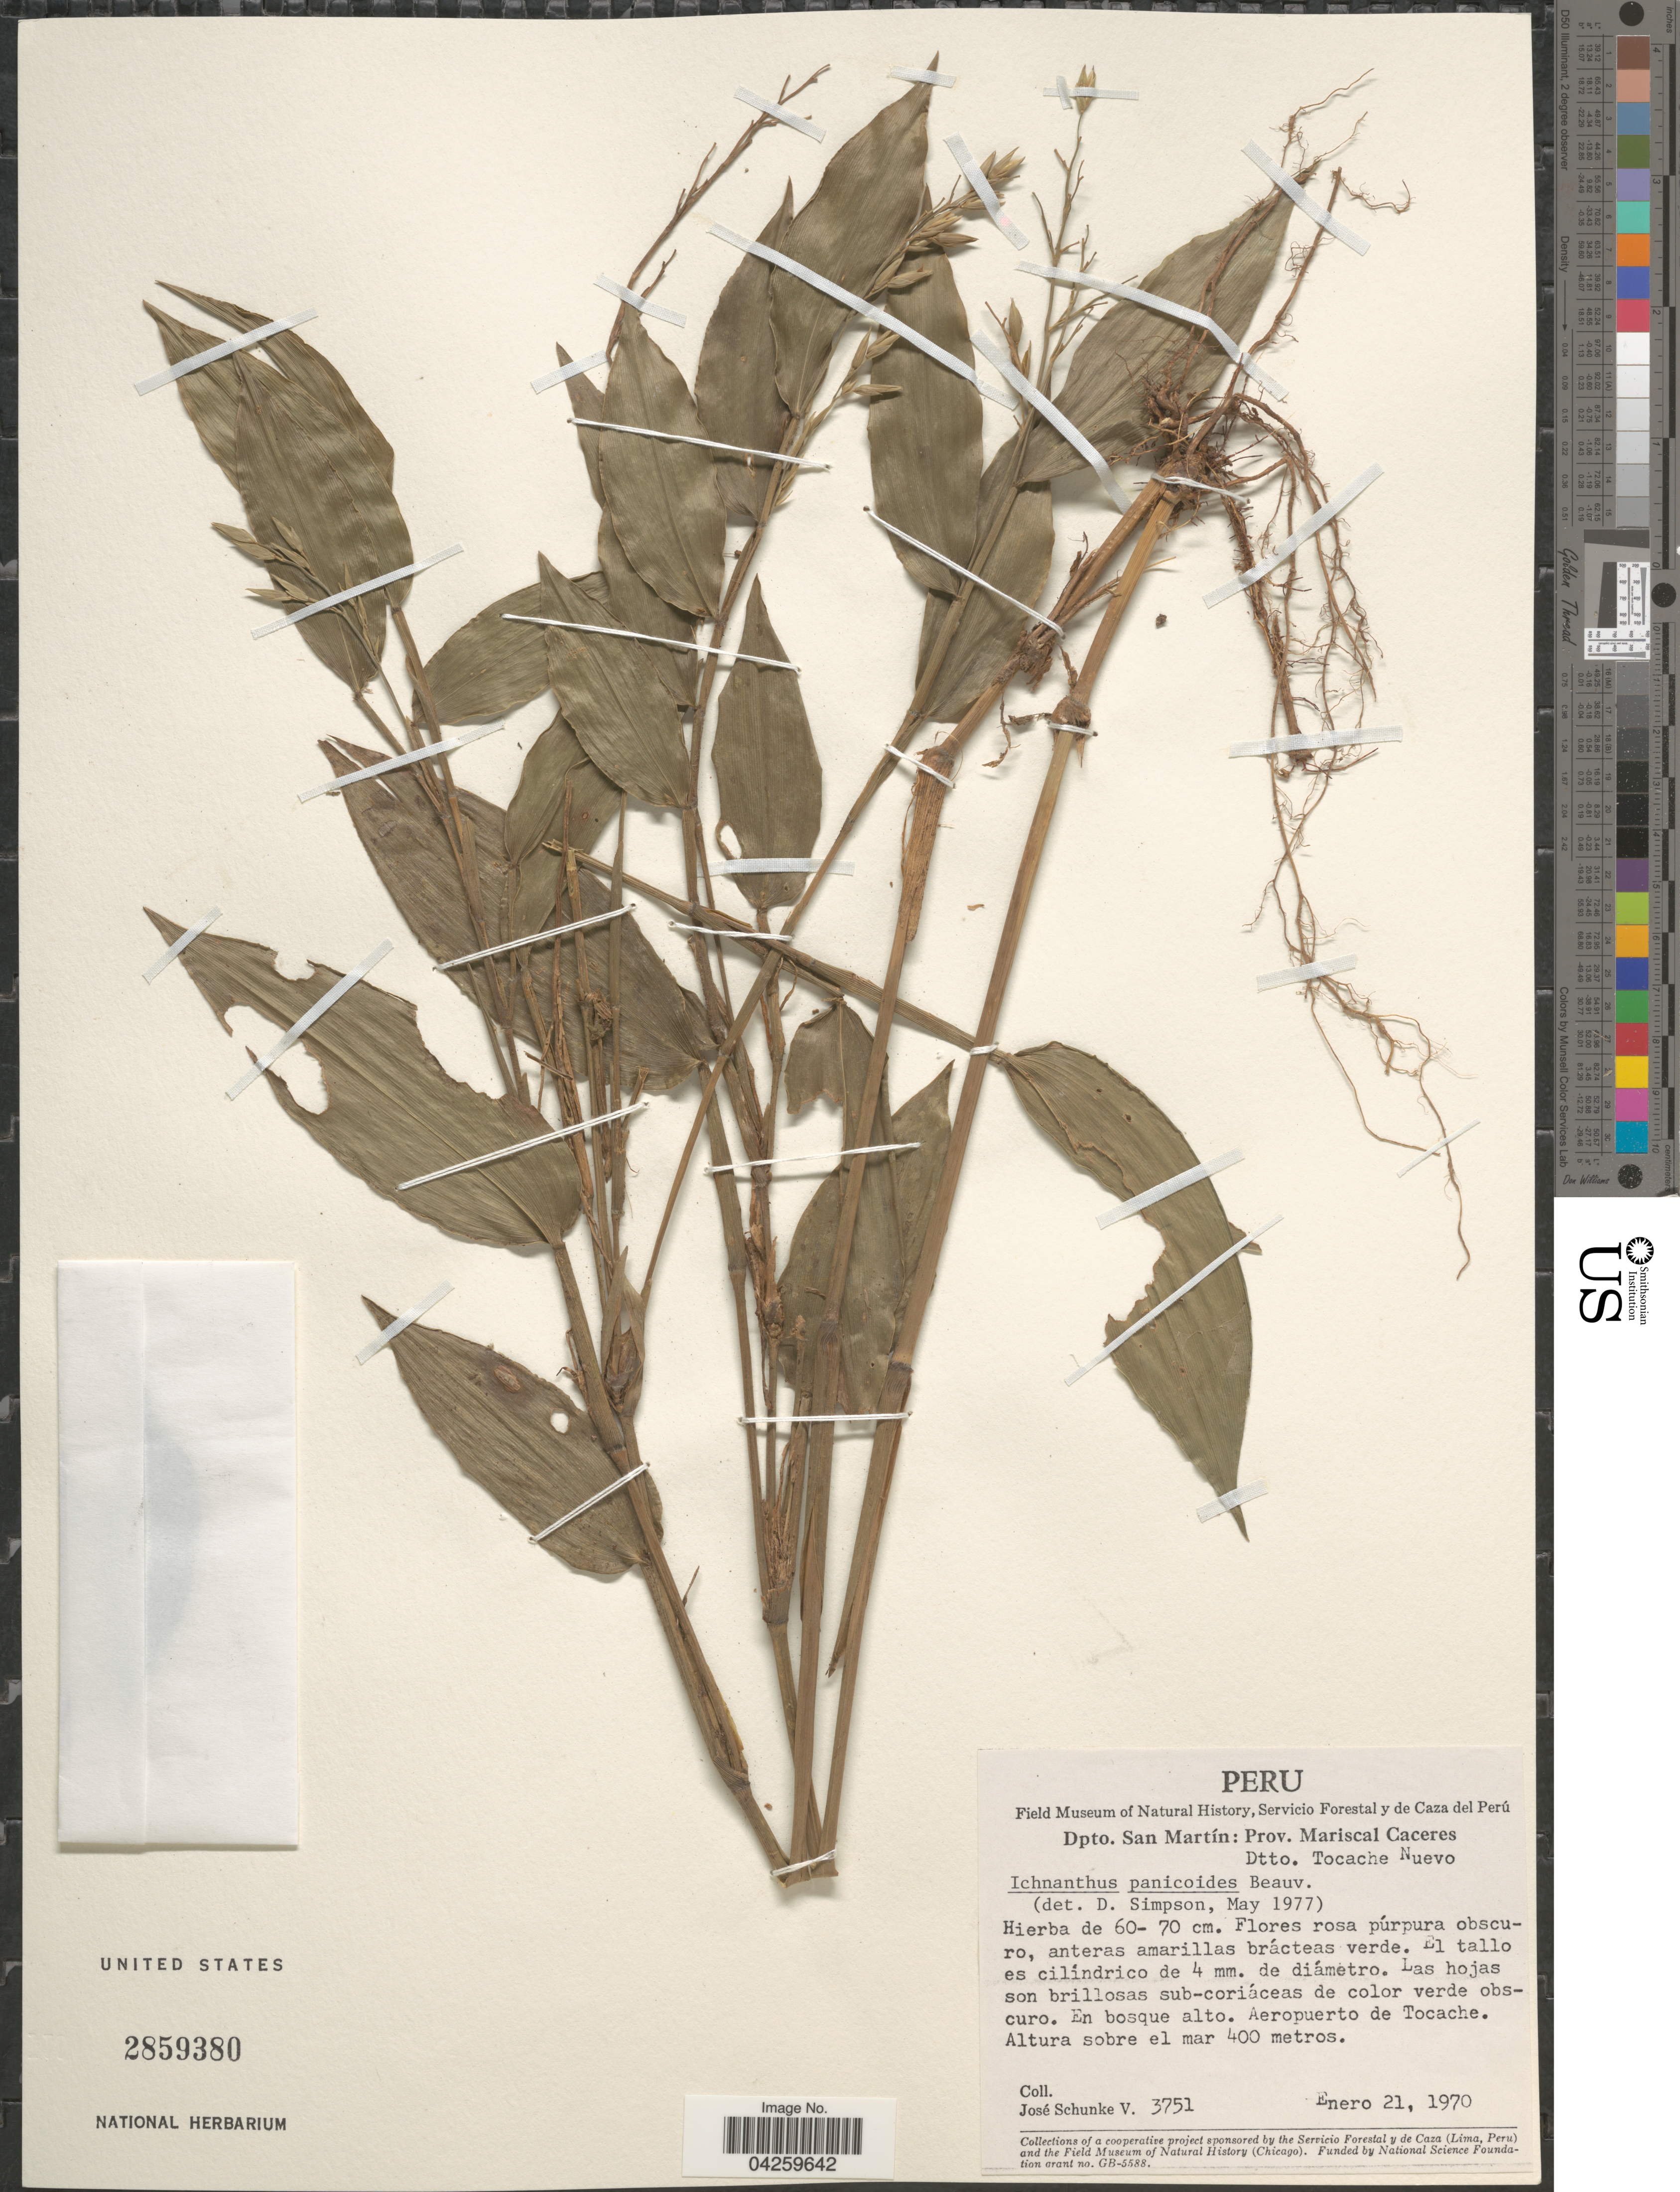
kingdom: Plantae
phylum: Tracheophyta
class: Liliopsida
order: Poales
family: Poaceae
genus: Ichnanthus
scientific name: Ichnanthus panicoides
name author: P. Beauv.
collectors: J. Schunke Vigo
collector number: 3751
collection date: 1970-01-21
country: Peru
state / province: San Martín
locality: Dpto. San Martín: Prov. Mariscal Caceres. Dtto. Tocache Nuevo. Aeropuerto de Tocache.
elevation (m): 400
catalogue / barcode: US 2859380